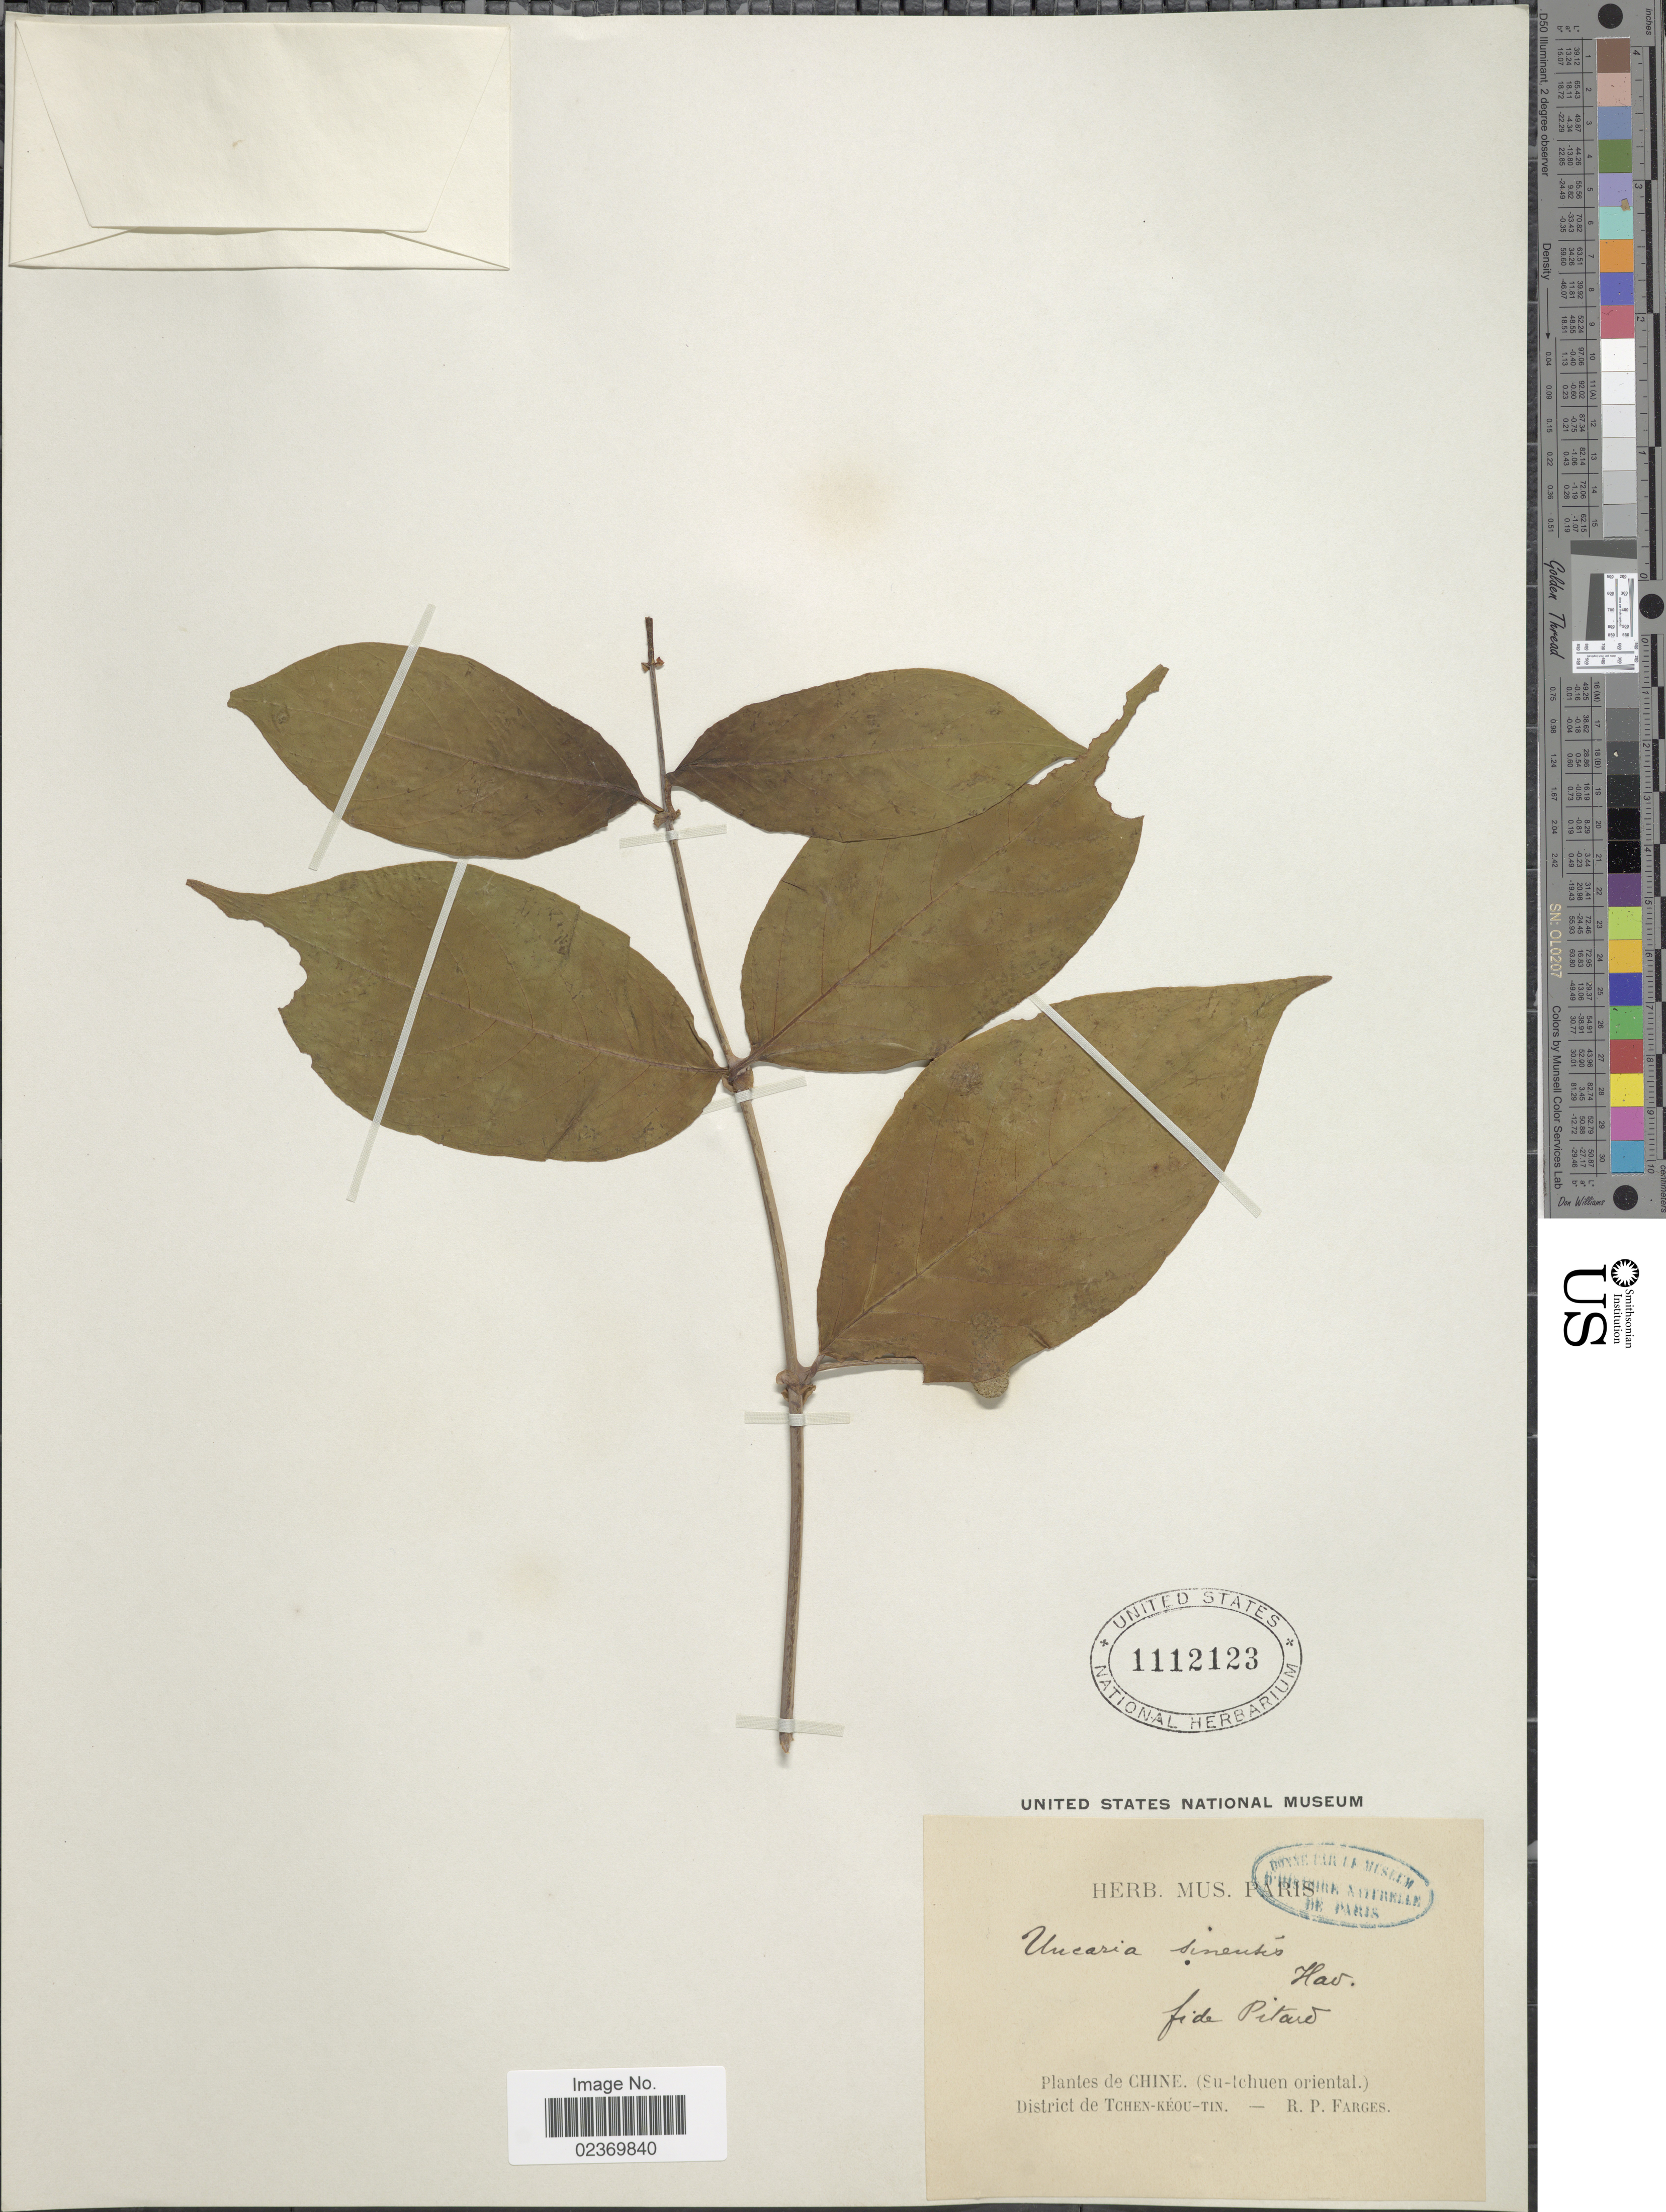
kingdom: Plantae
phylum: Tracheophyta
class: Magnoliopsida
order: Gentianales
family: Rubiaceae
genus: Uncaria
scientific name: Uncaria sinensis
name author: (Oliv.) Havil.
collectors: R. Farges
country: China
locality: Su-tchuen oriental. District de Tchen- Keou- Tin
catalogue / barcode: US 1112123